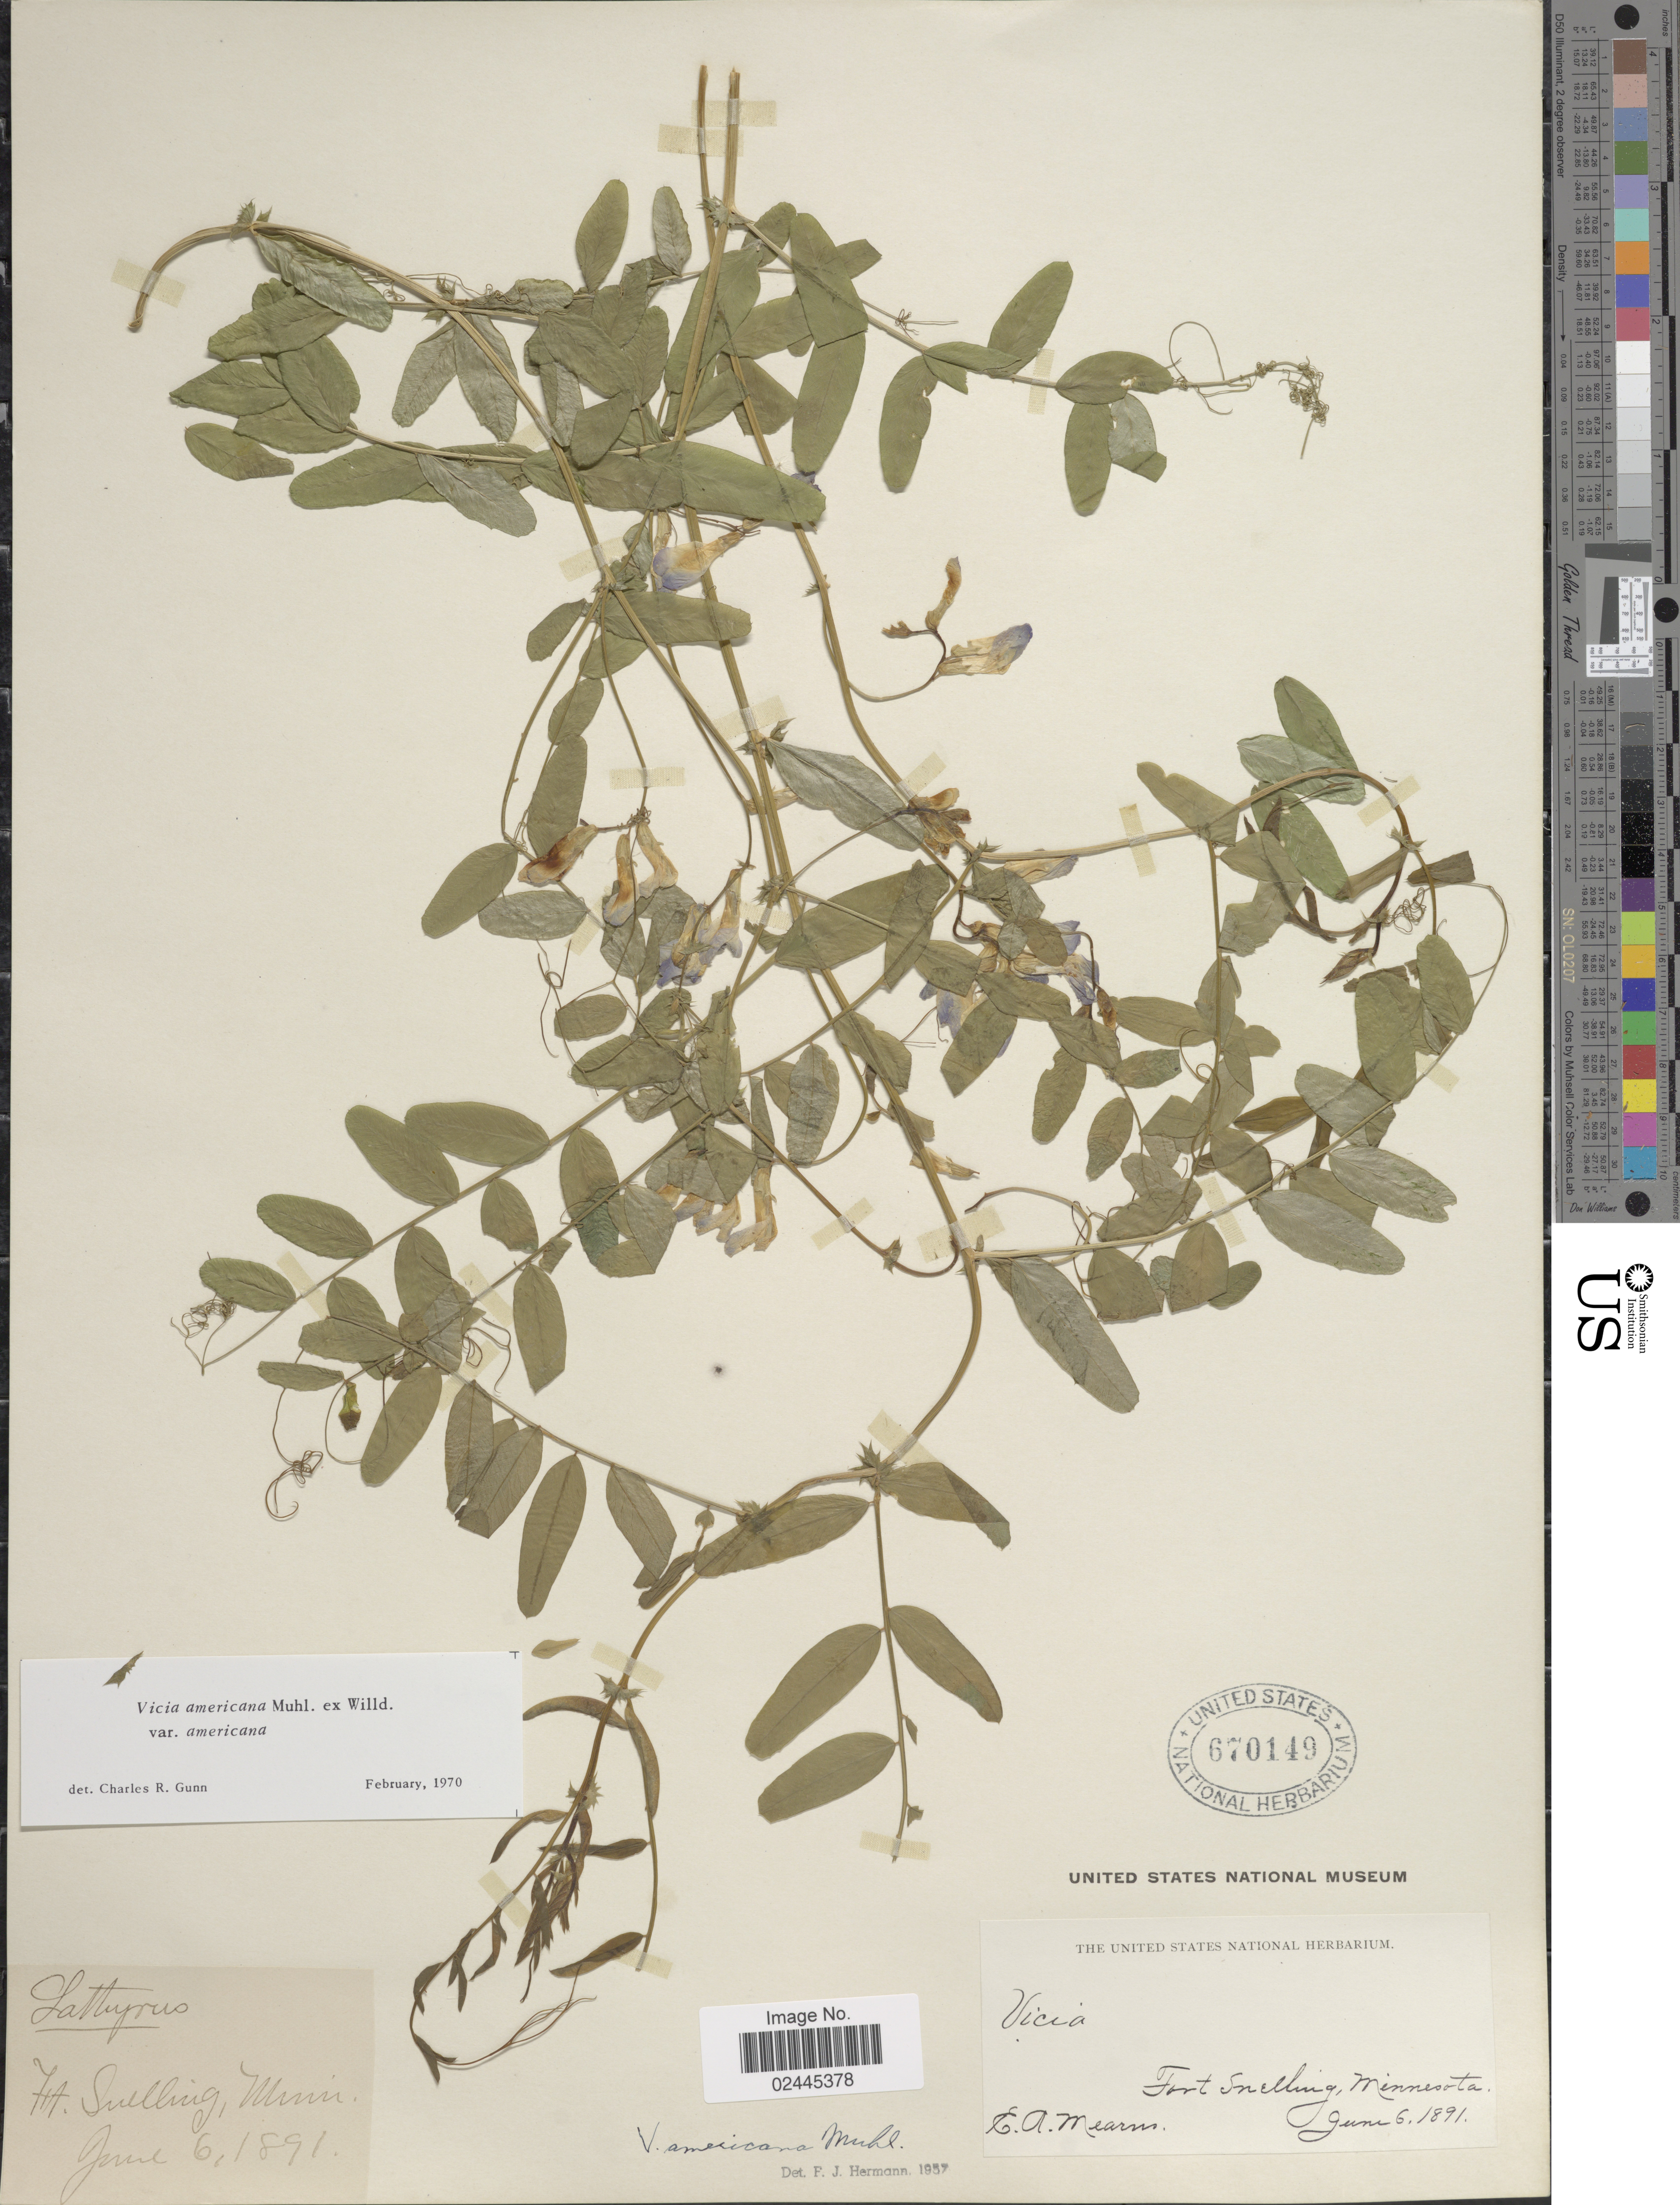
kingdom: Plantae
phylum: Tracheophyta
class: Magnoliopsida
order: Fabales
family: Fabaceae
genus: Vicia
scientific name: Vicia americana var. americana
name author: Muhl. ex Willd.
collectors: E. A. Mearns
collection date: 1891-06-06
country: United States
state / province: Minnesota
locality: Fort Snelling, Minnesota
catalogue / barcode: US 670149